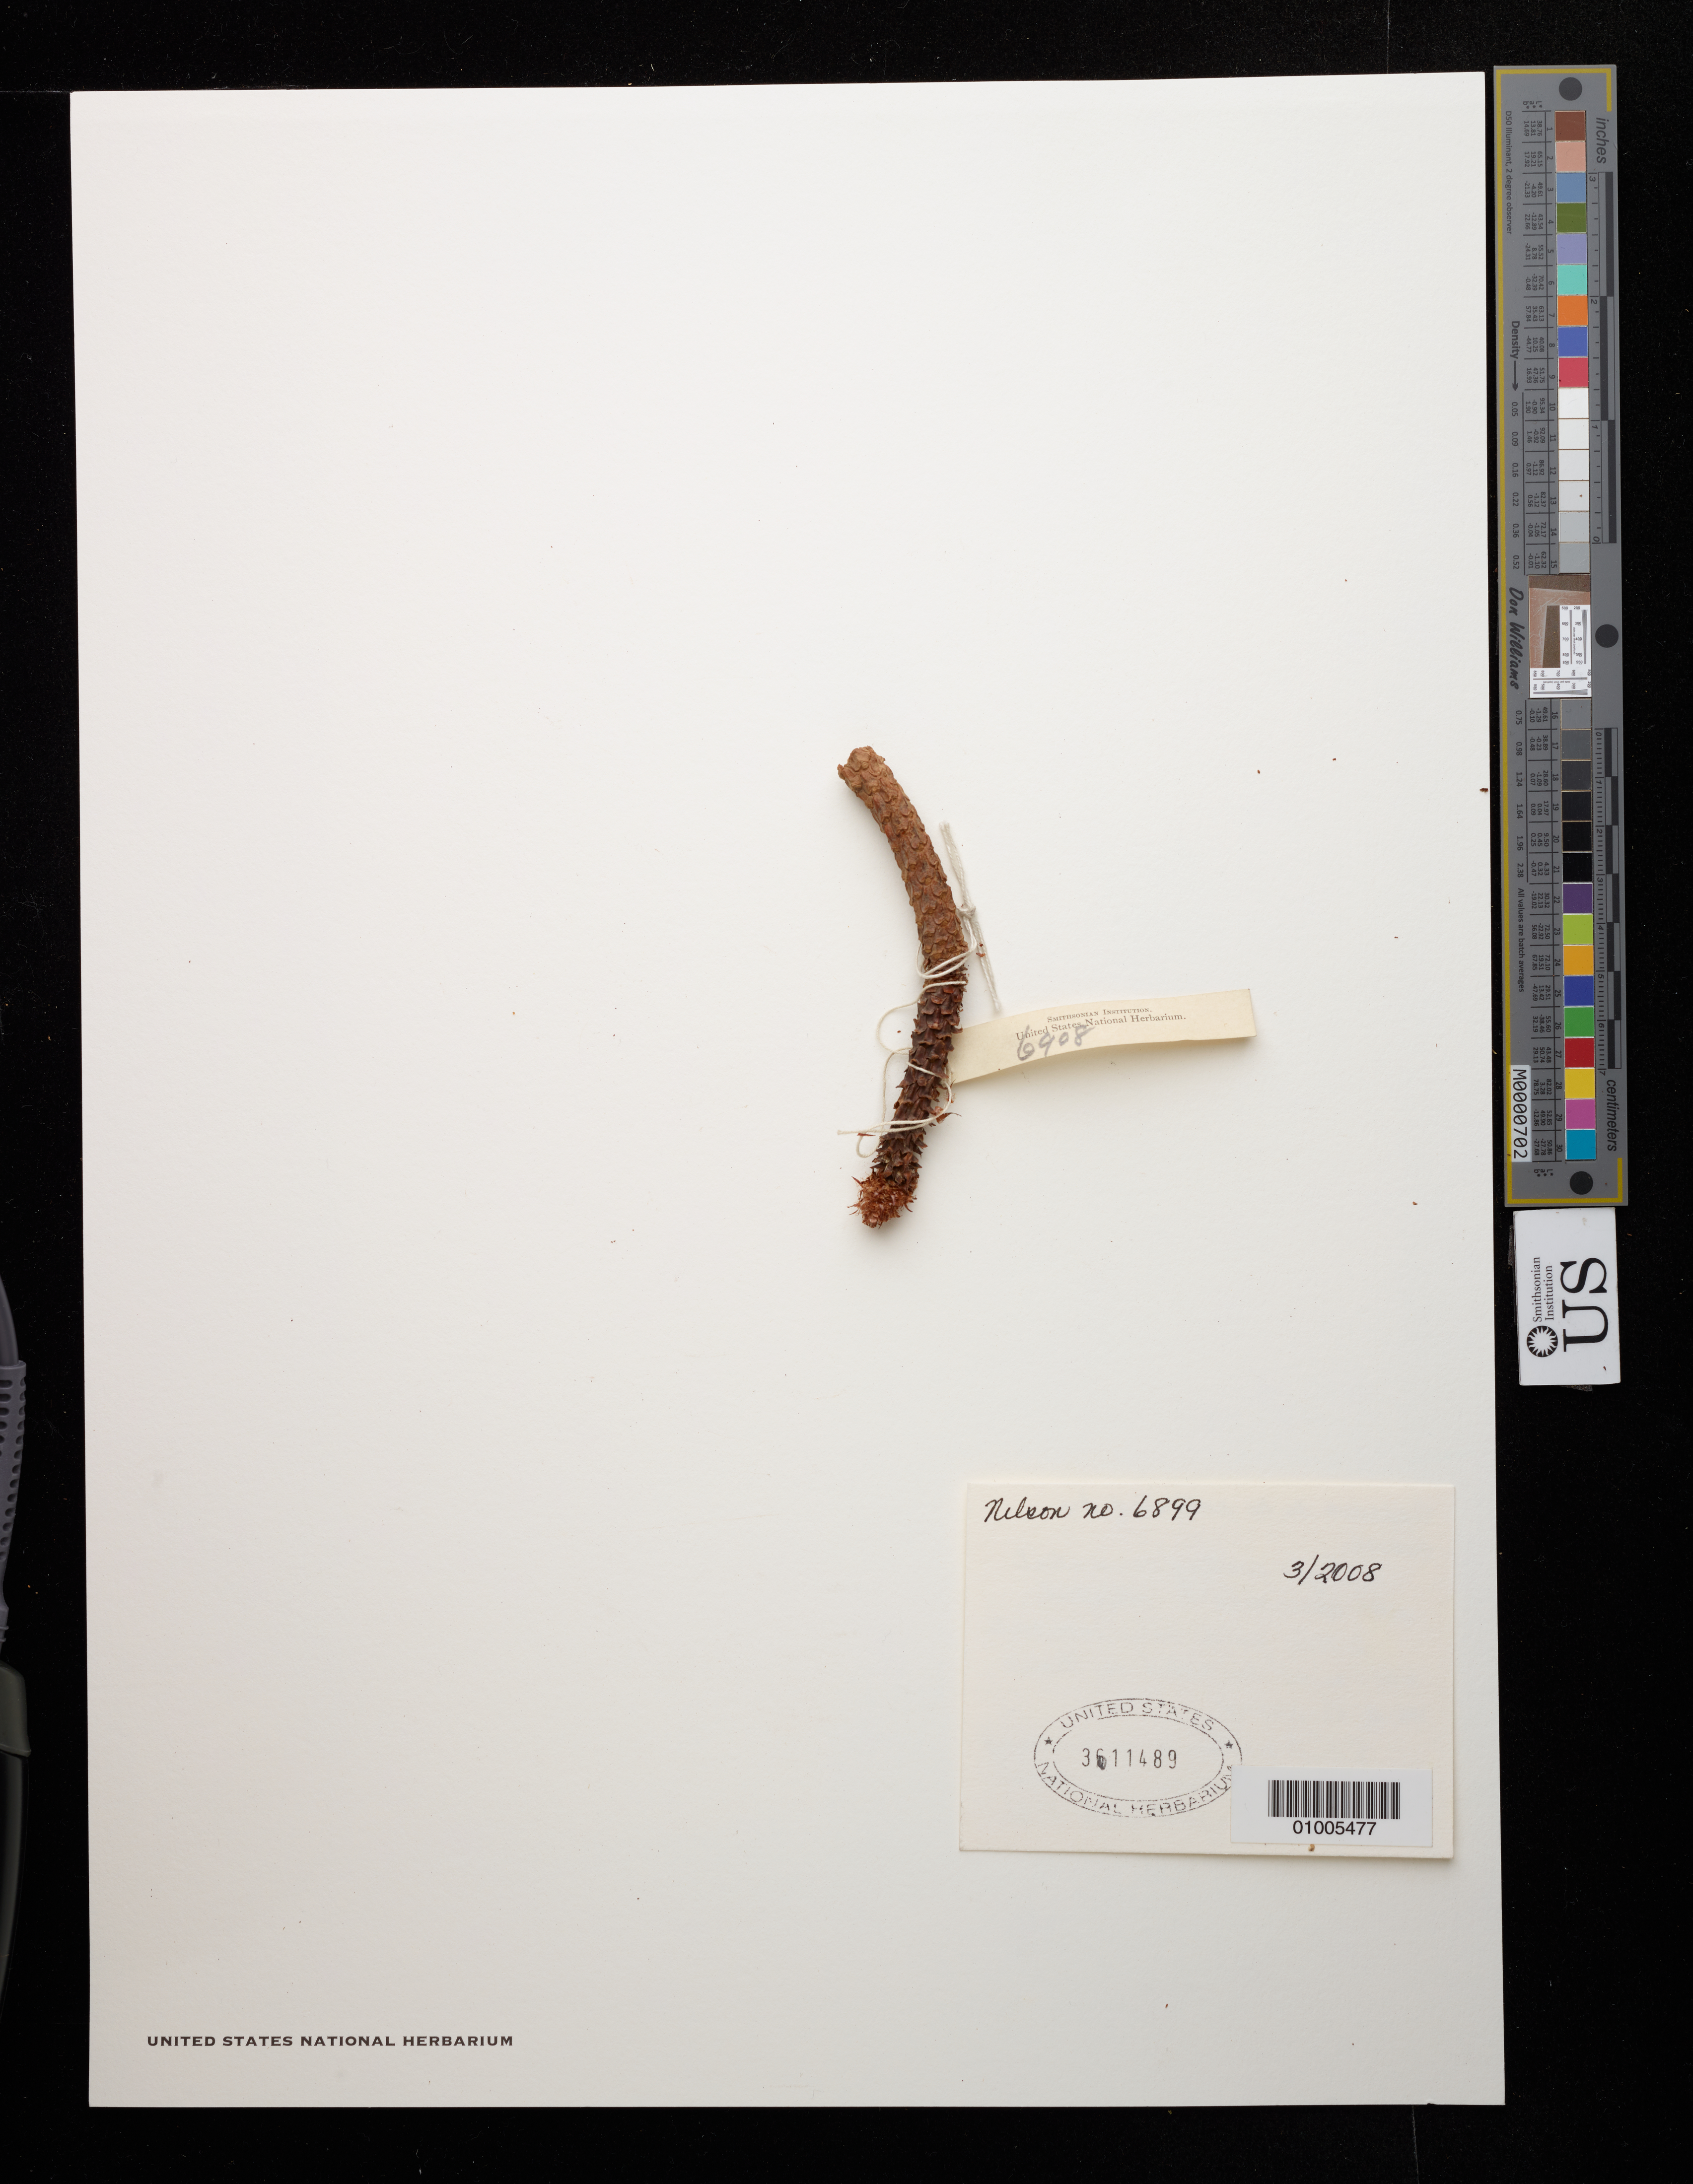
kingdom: Plantae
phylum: Tracheophyta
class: Pinopsida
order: Pinales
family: Pinaceae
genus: Pinus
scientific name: Pinus sp.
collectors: E. W. Nelson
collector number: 6908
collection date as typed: s.d.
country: Mexico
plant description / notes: Notes on the tag: "1. Tag and writing consistent with specimens he collected. 2. His field notes indicate 6908 was collected in Mexico as Pinus sp. Filed as Pinus sp. pending further information. It was found intermingled with E.W. no. 6899."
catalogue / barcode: US 3611489